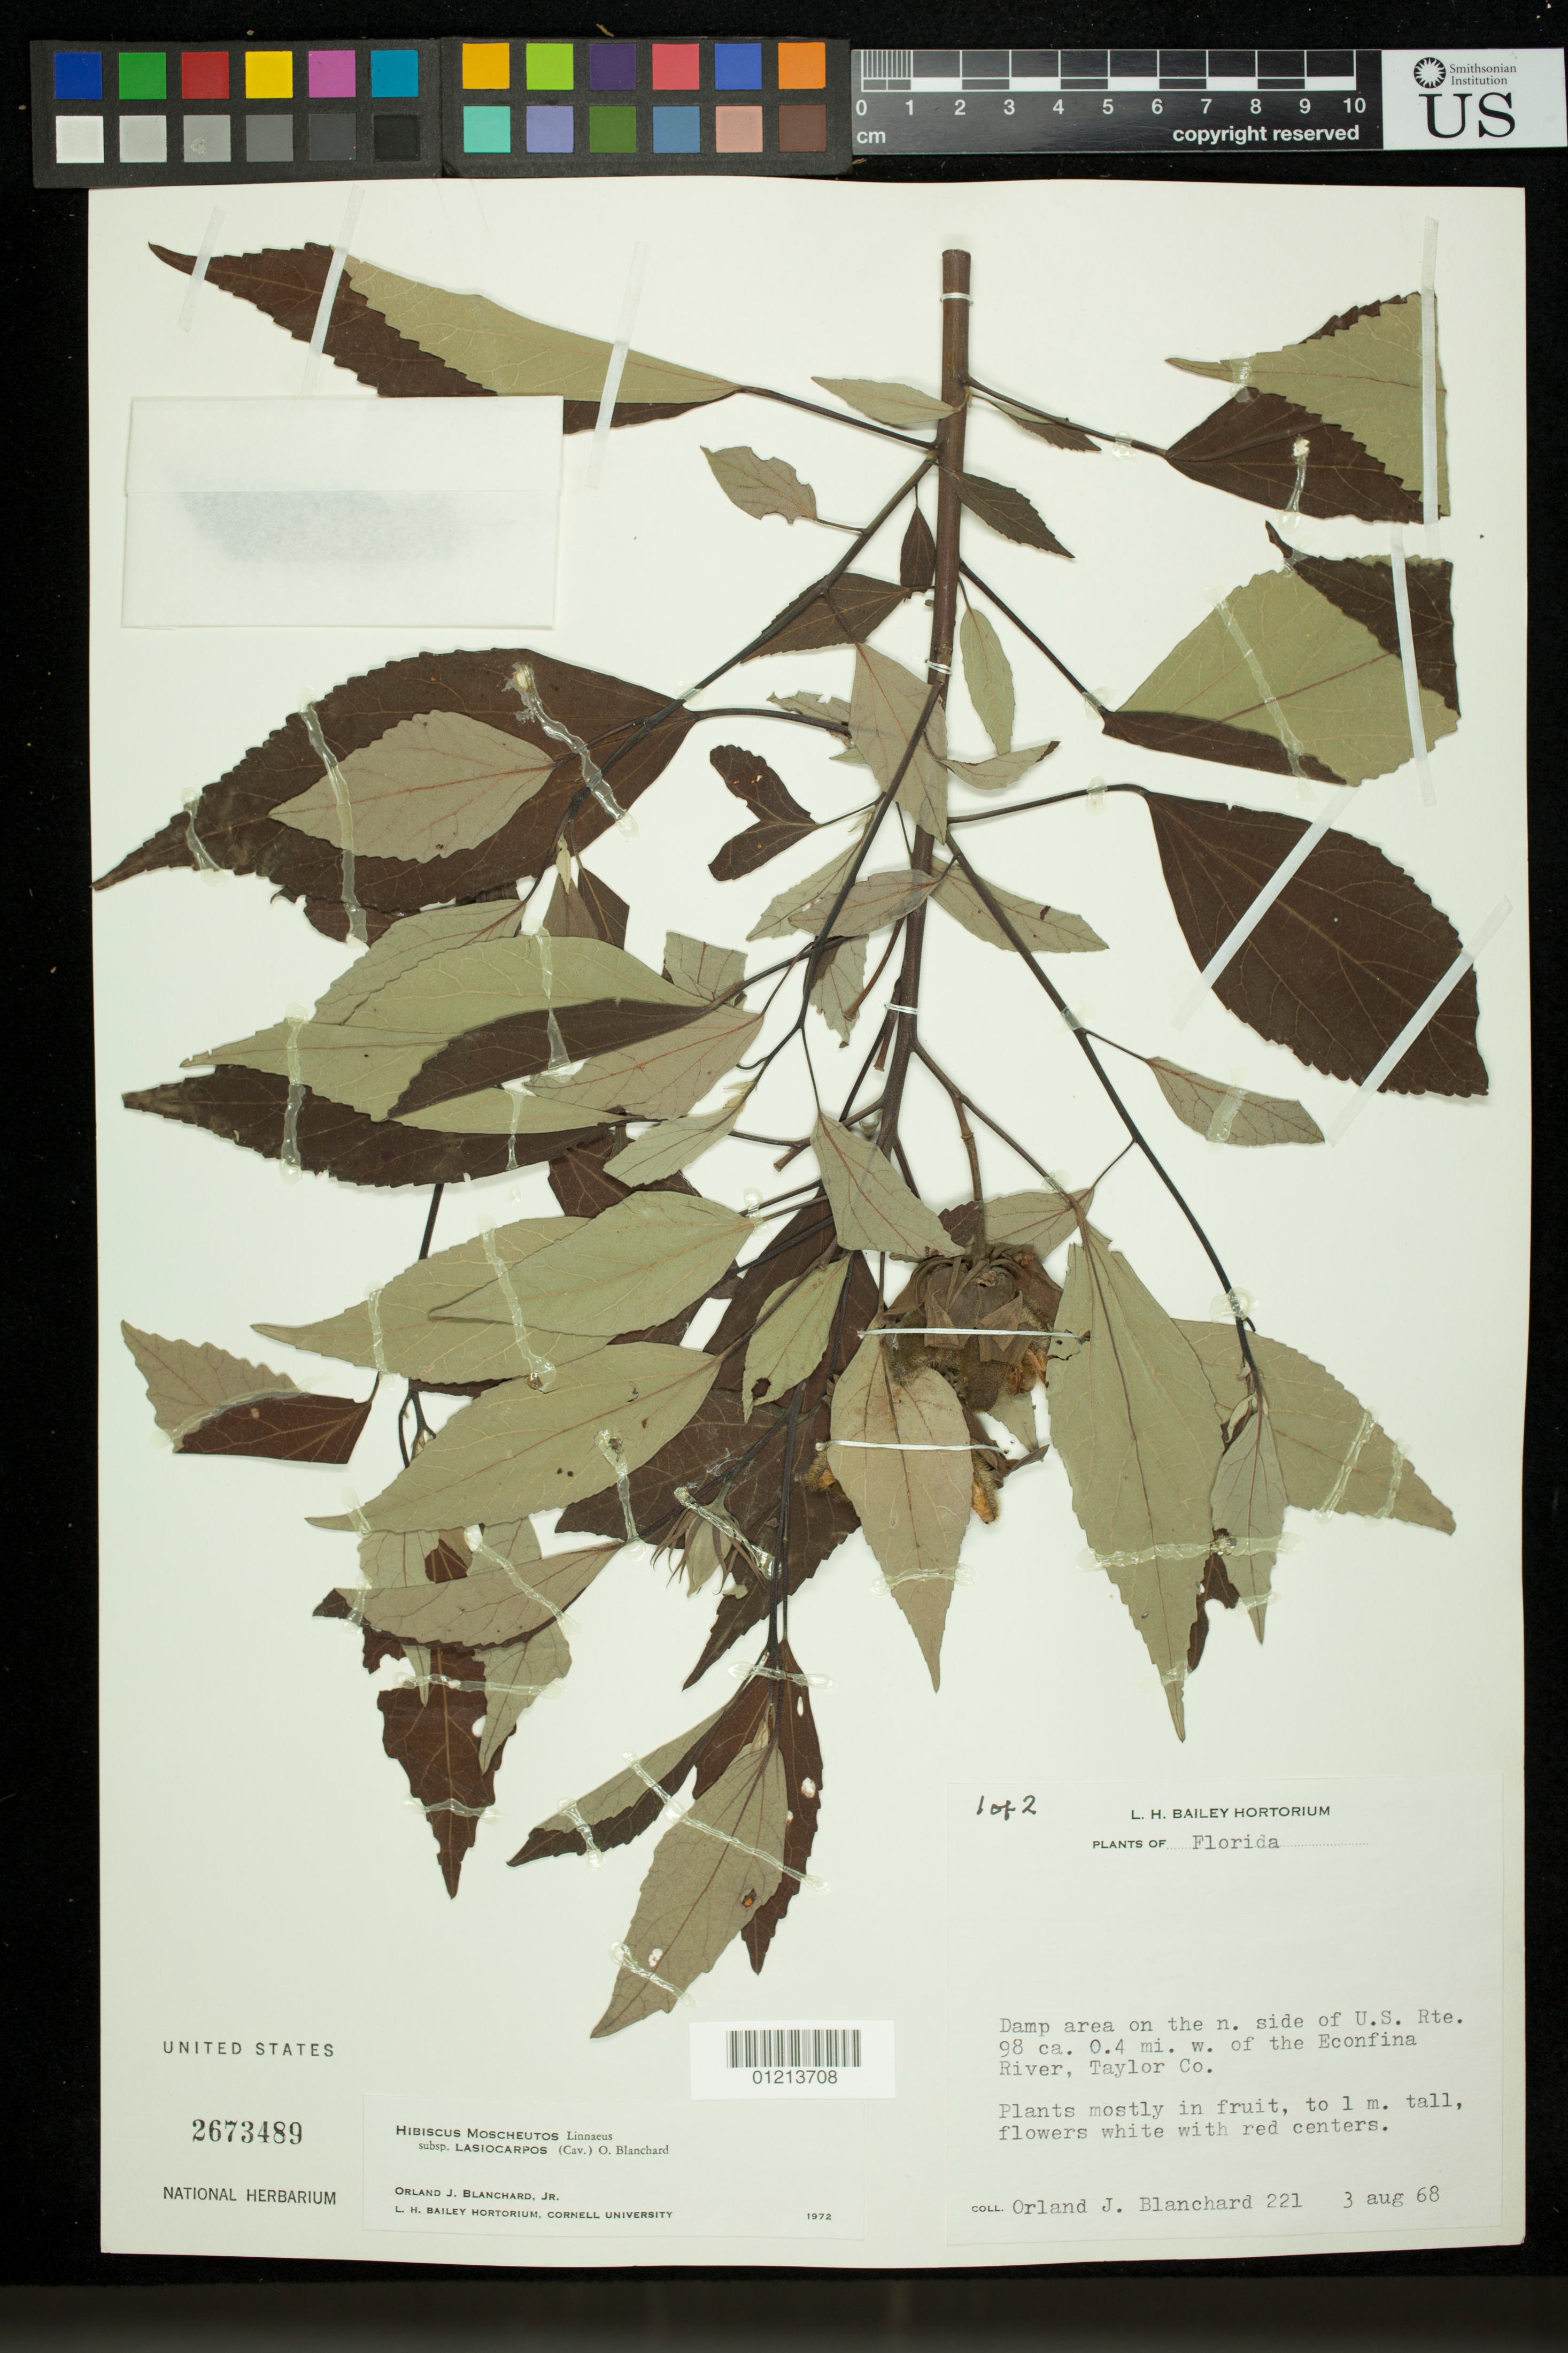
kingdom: Plantae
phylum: Tracheophyta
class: Magnoliopsida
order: Malvales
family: Malvaceae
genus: Hibiscus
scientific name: Hibiscus moscheutos subsp. lasiocarpos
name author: (Cav.) O.J. Blanch.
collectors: O. J. Blanchard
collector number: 221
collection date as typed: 08 Mar 1968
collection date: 1968-03-08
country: United States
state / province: Florida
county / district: Taylor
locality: Damp area on the n. side of U.S. Rte 98 ca. 0.4 mi. w. of the Econfina River, Taylor Co.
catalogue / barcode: US 2673489